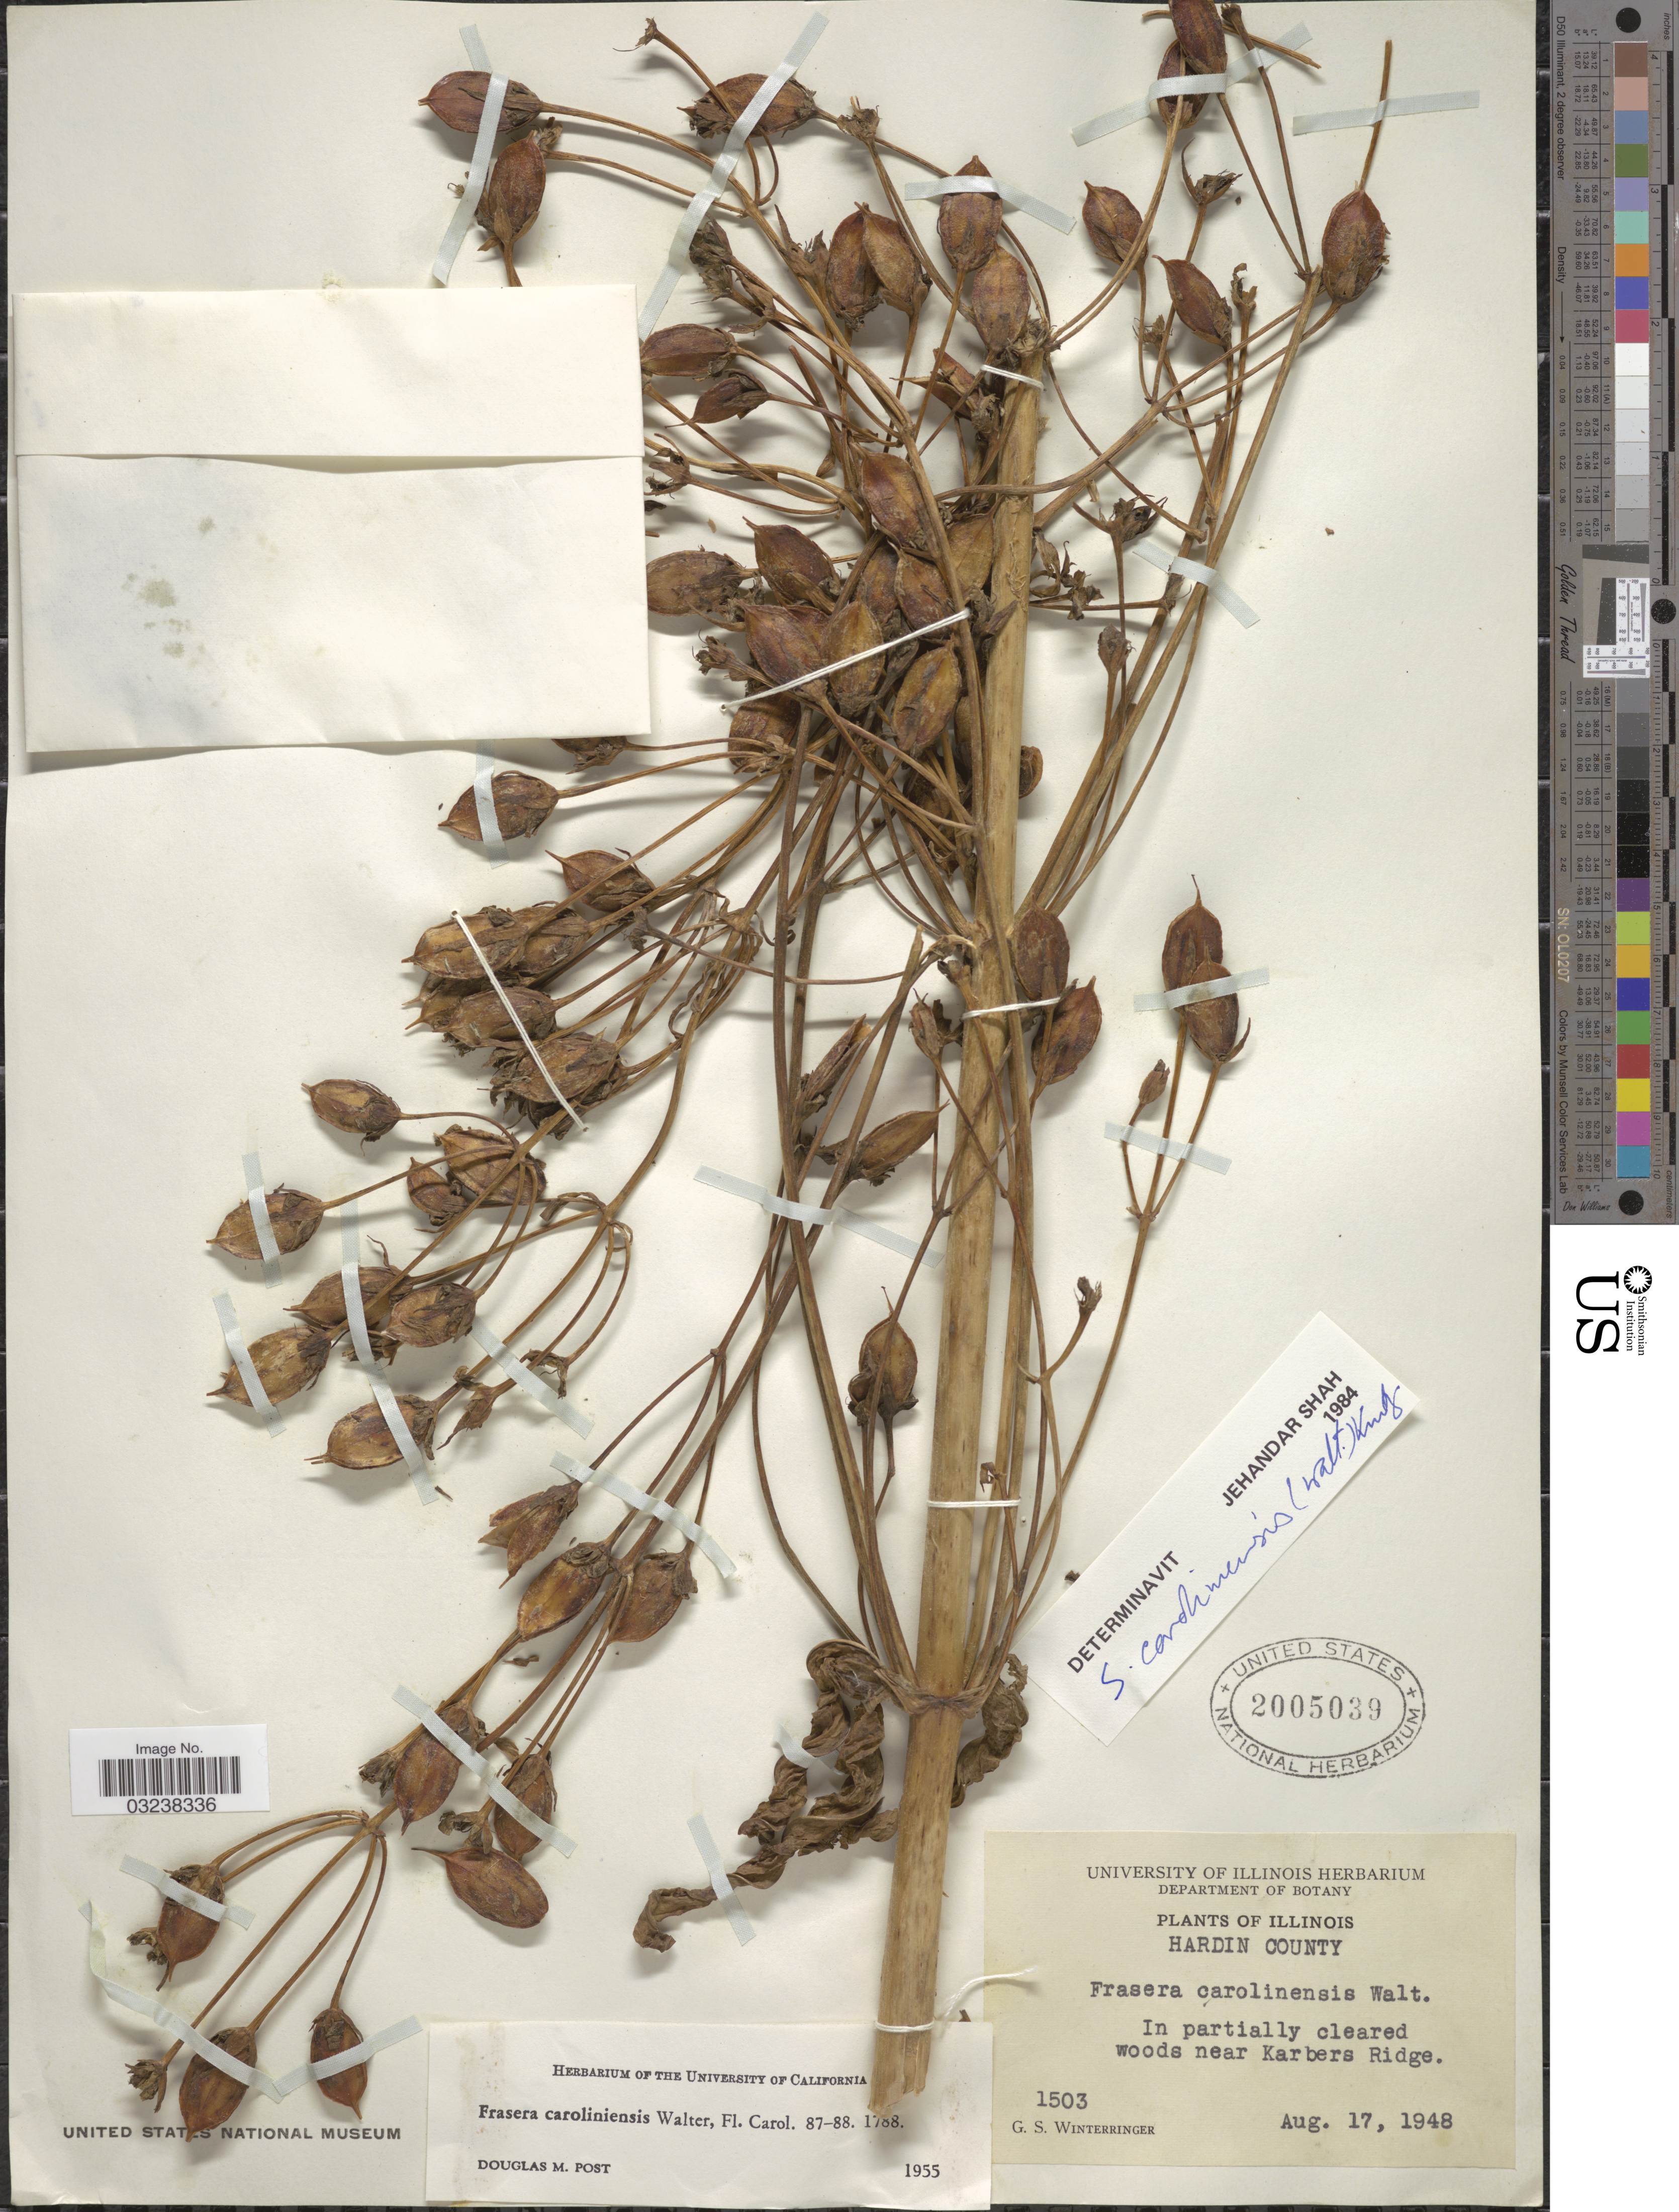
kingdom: Plantae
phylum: Tracheophyta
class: Magnoliopsida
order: Gentianales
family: Gentianaceae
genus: Swertia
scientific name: Swertia caroliniensis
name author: (Walter) Kuntze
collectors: G. Winterringer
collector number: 1503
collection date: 1948-08-17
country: United States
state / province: Illinois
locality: Hardin County. Near Karbers Ridge.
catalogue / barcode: US 2005039